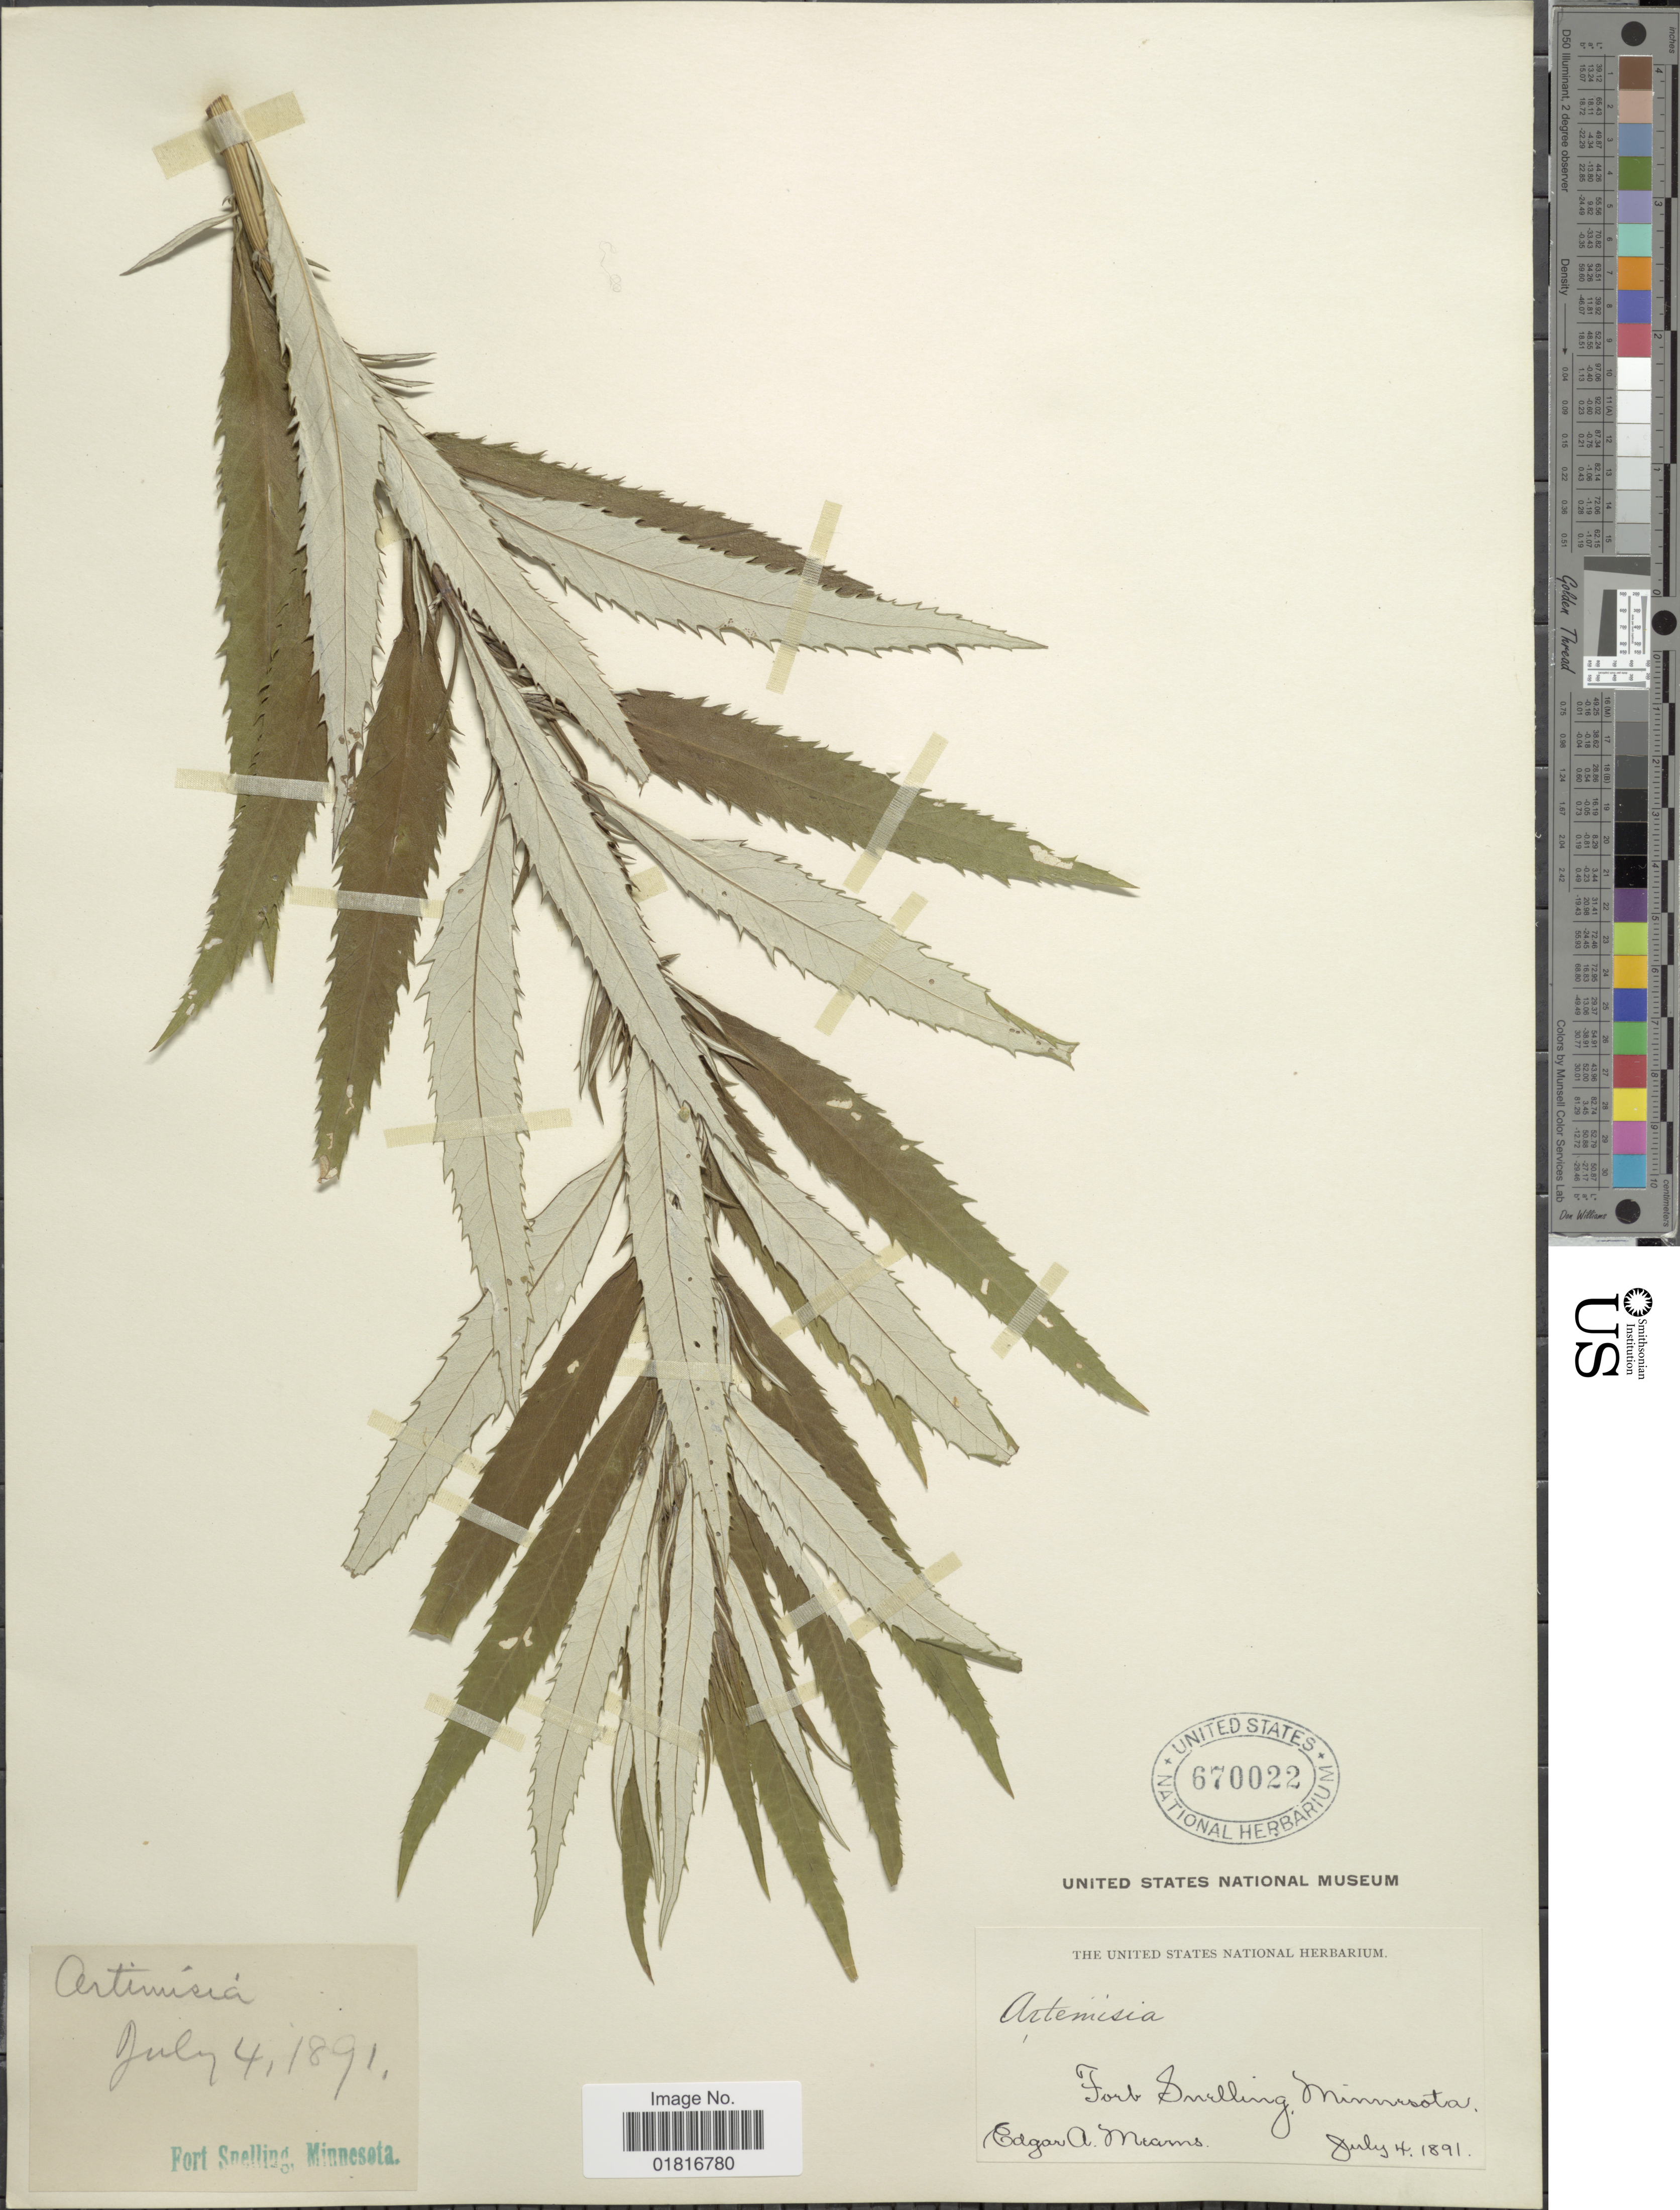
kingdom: Plantae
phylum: Tracheophyta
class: Magnoliopsida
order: Asterales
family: Asteraceae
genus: Artemisia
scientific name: Artemisia serrata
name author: Nutt.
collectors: E. A. Mearns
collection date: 1891-07-04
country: United States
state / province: Minnesota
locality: Fort Snelling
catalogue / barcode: US 670022